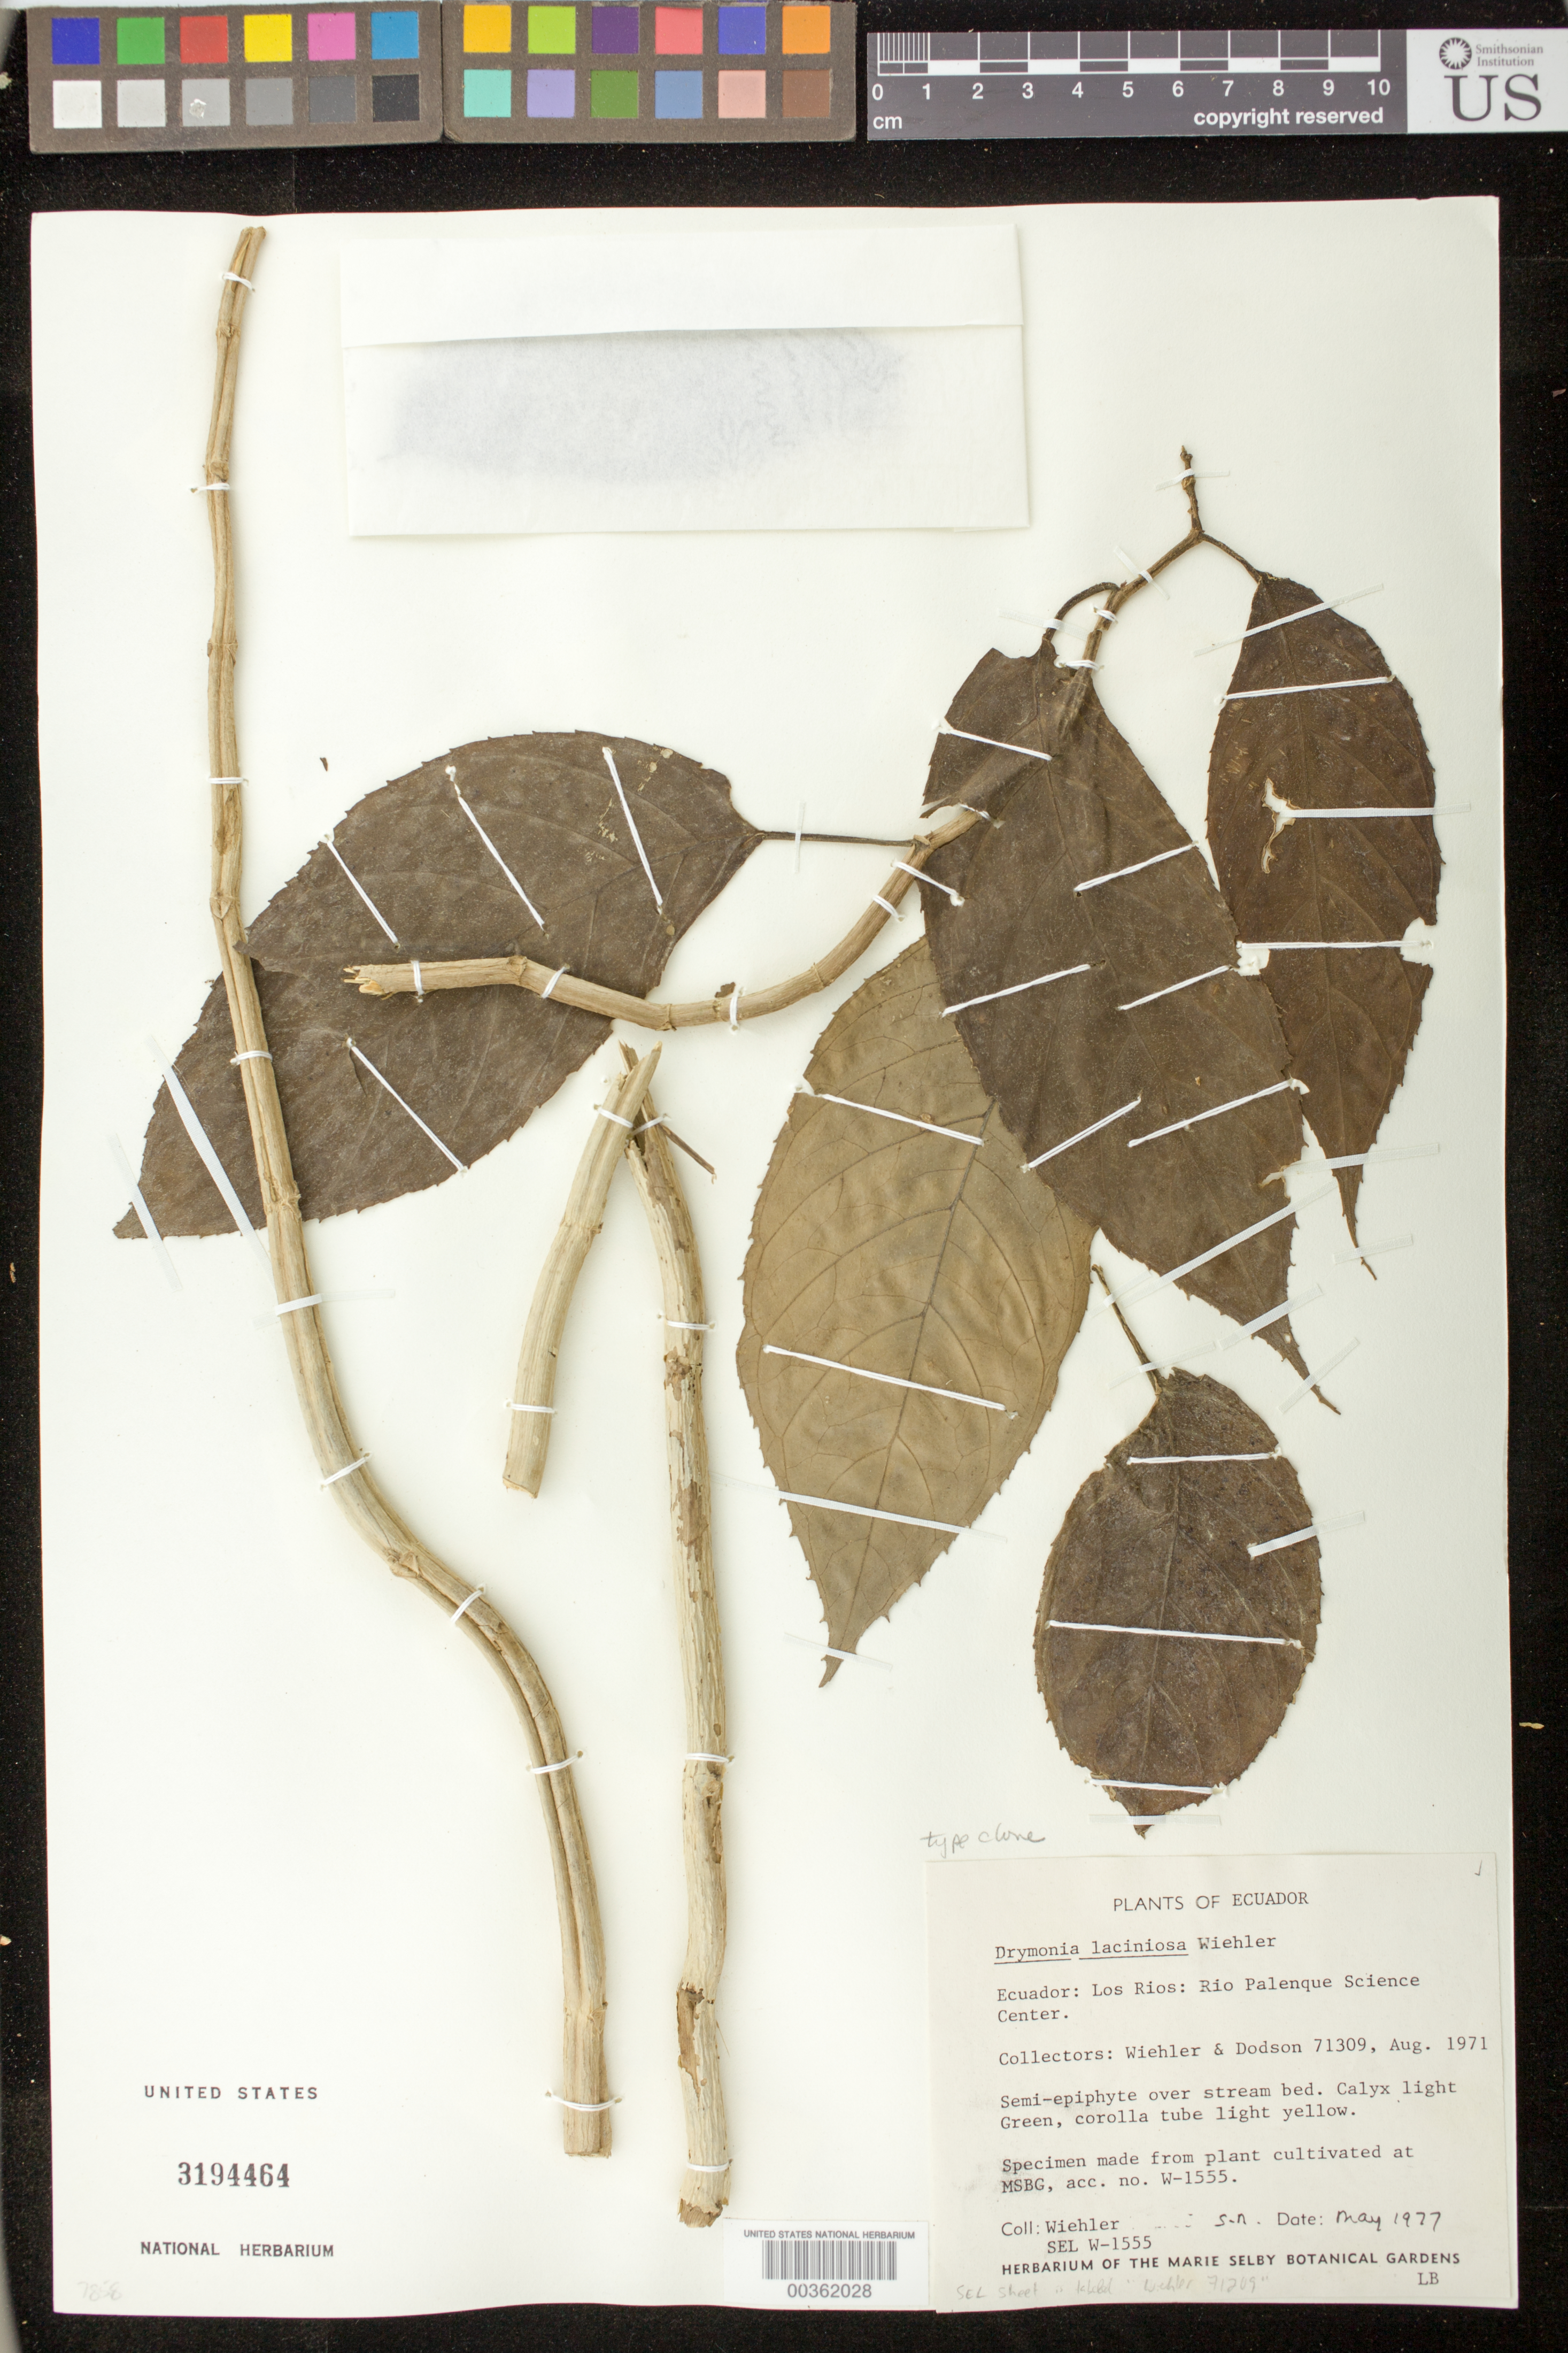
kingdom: Plantae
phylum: Tracheophyta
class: Magnoliopsida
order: Lamiales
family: Gesneriaceae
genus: Drymonia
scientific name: Drymonia laciniosa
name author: Wiehler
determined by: Skog, Laurence E.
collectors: H. J. Wiehler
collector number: s.n. [W-1555]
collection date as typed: May 1977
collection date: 1977-05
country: Ecuador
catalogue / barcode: US 3194464